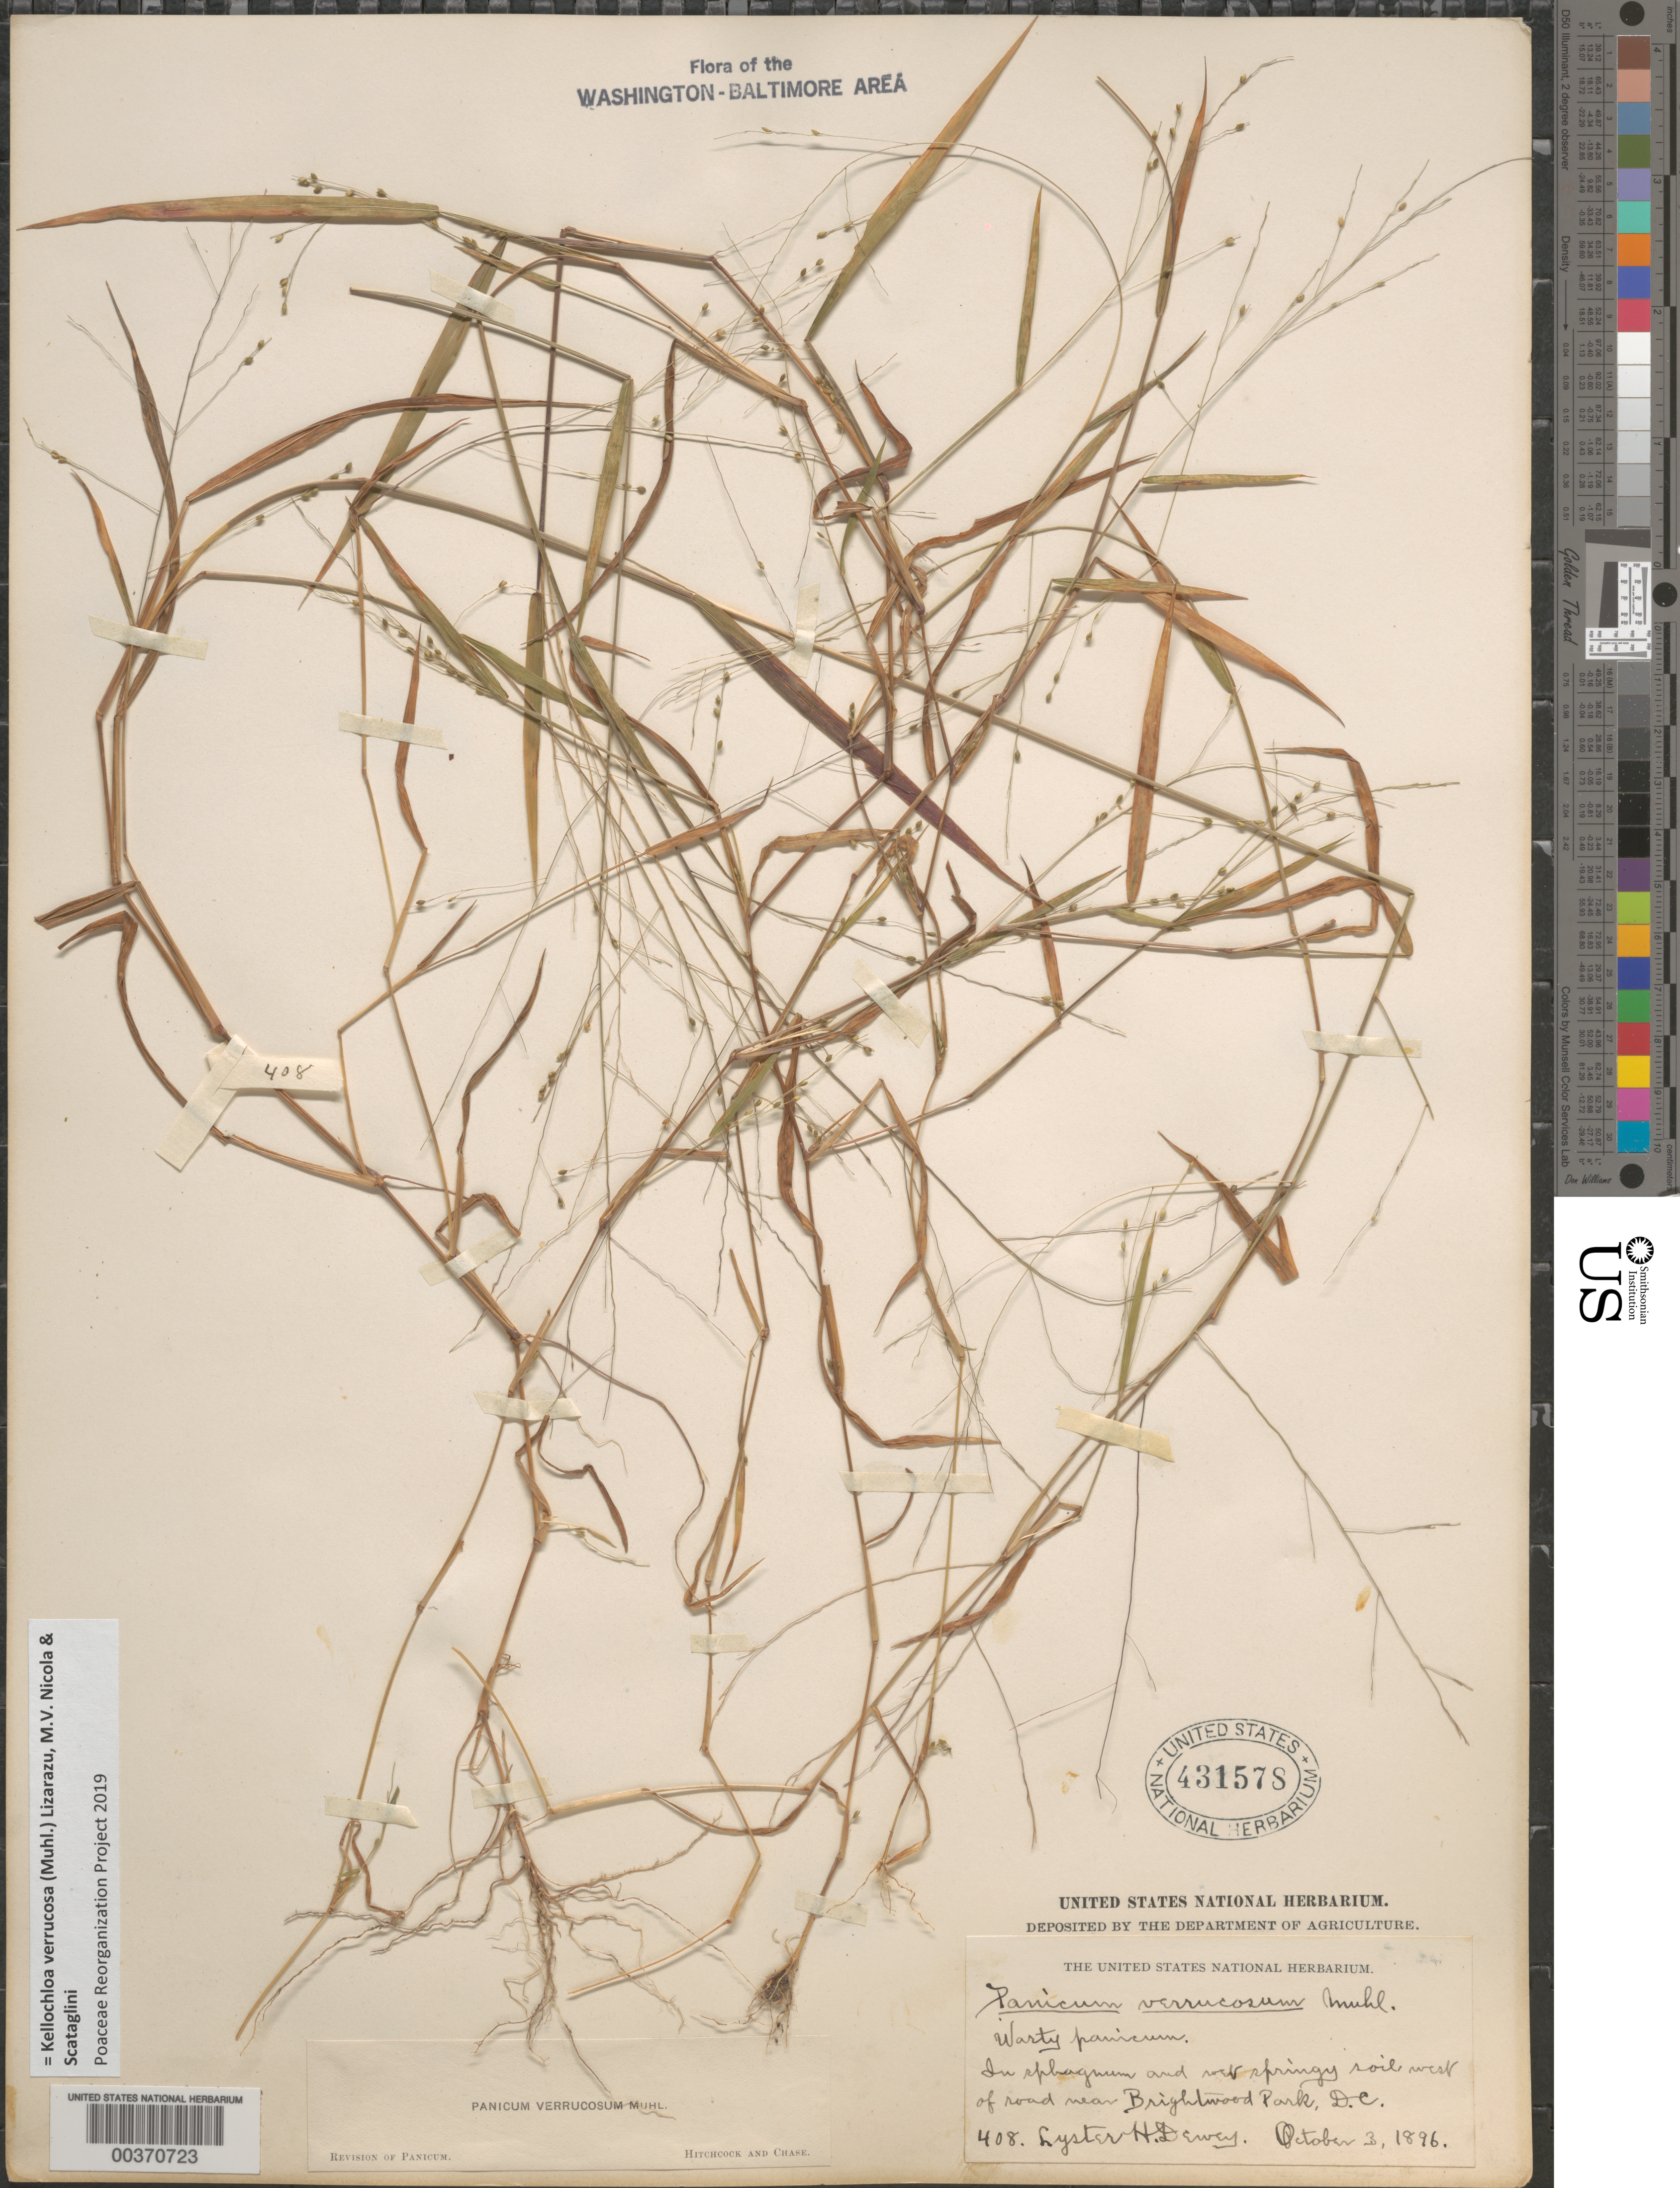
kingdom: Plantae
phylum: Tracheophyta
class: Liliopsida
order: Poales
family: Poaceae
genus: Panicum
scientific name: Panicum verrucosum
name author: Muhl.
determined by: Hitchcock, A. S.; Chase, [M.] A.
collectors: L. H. Dewey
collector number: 408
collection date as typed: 03 Oct 1896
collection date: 1896-10-03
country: United States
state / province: District of Columbia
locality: Brightwood Park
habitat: Wet springy soil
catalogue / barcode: US 431578